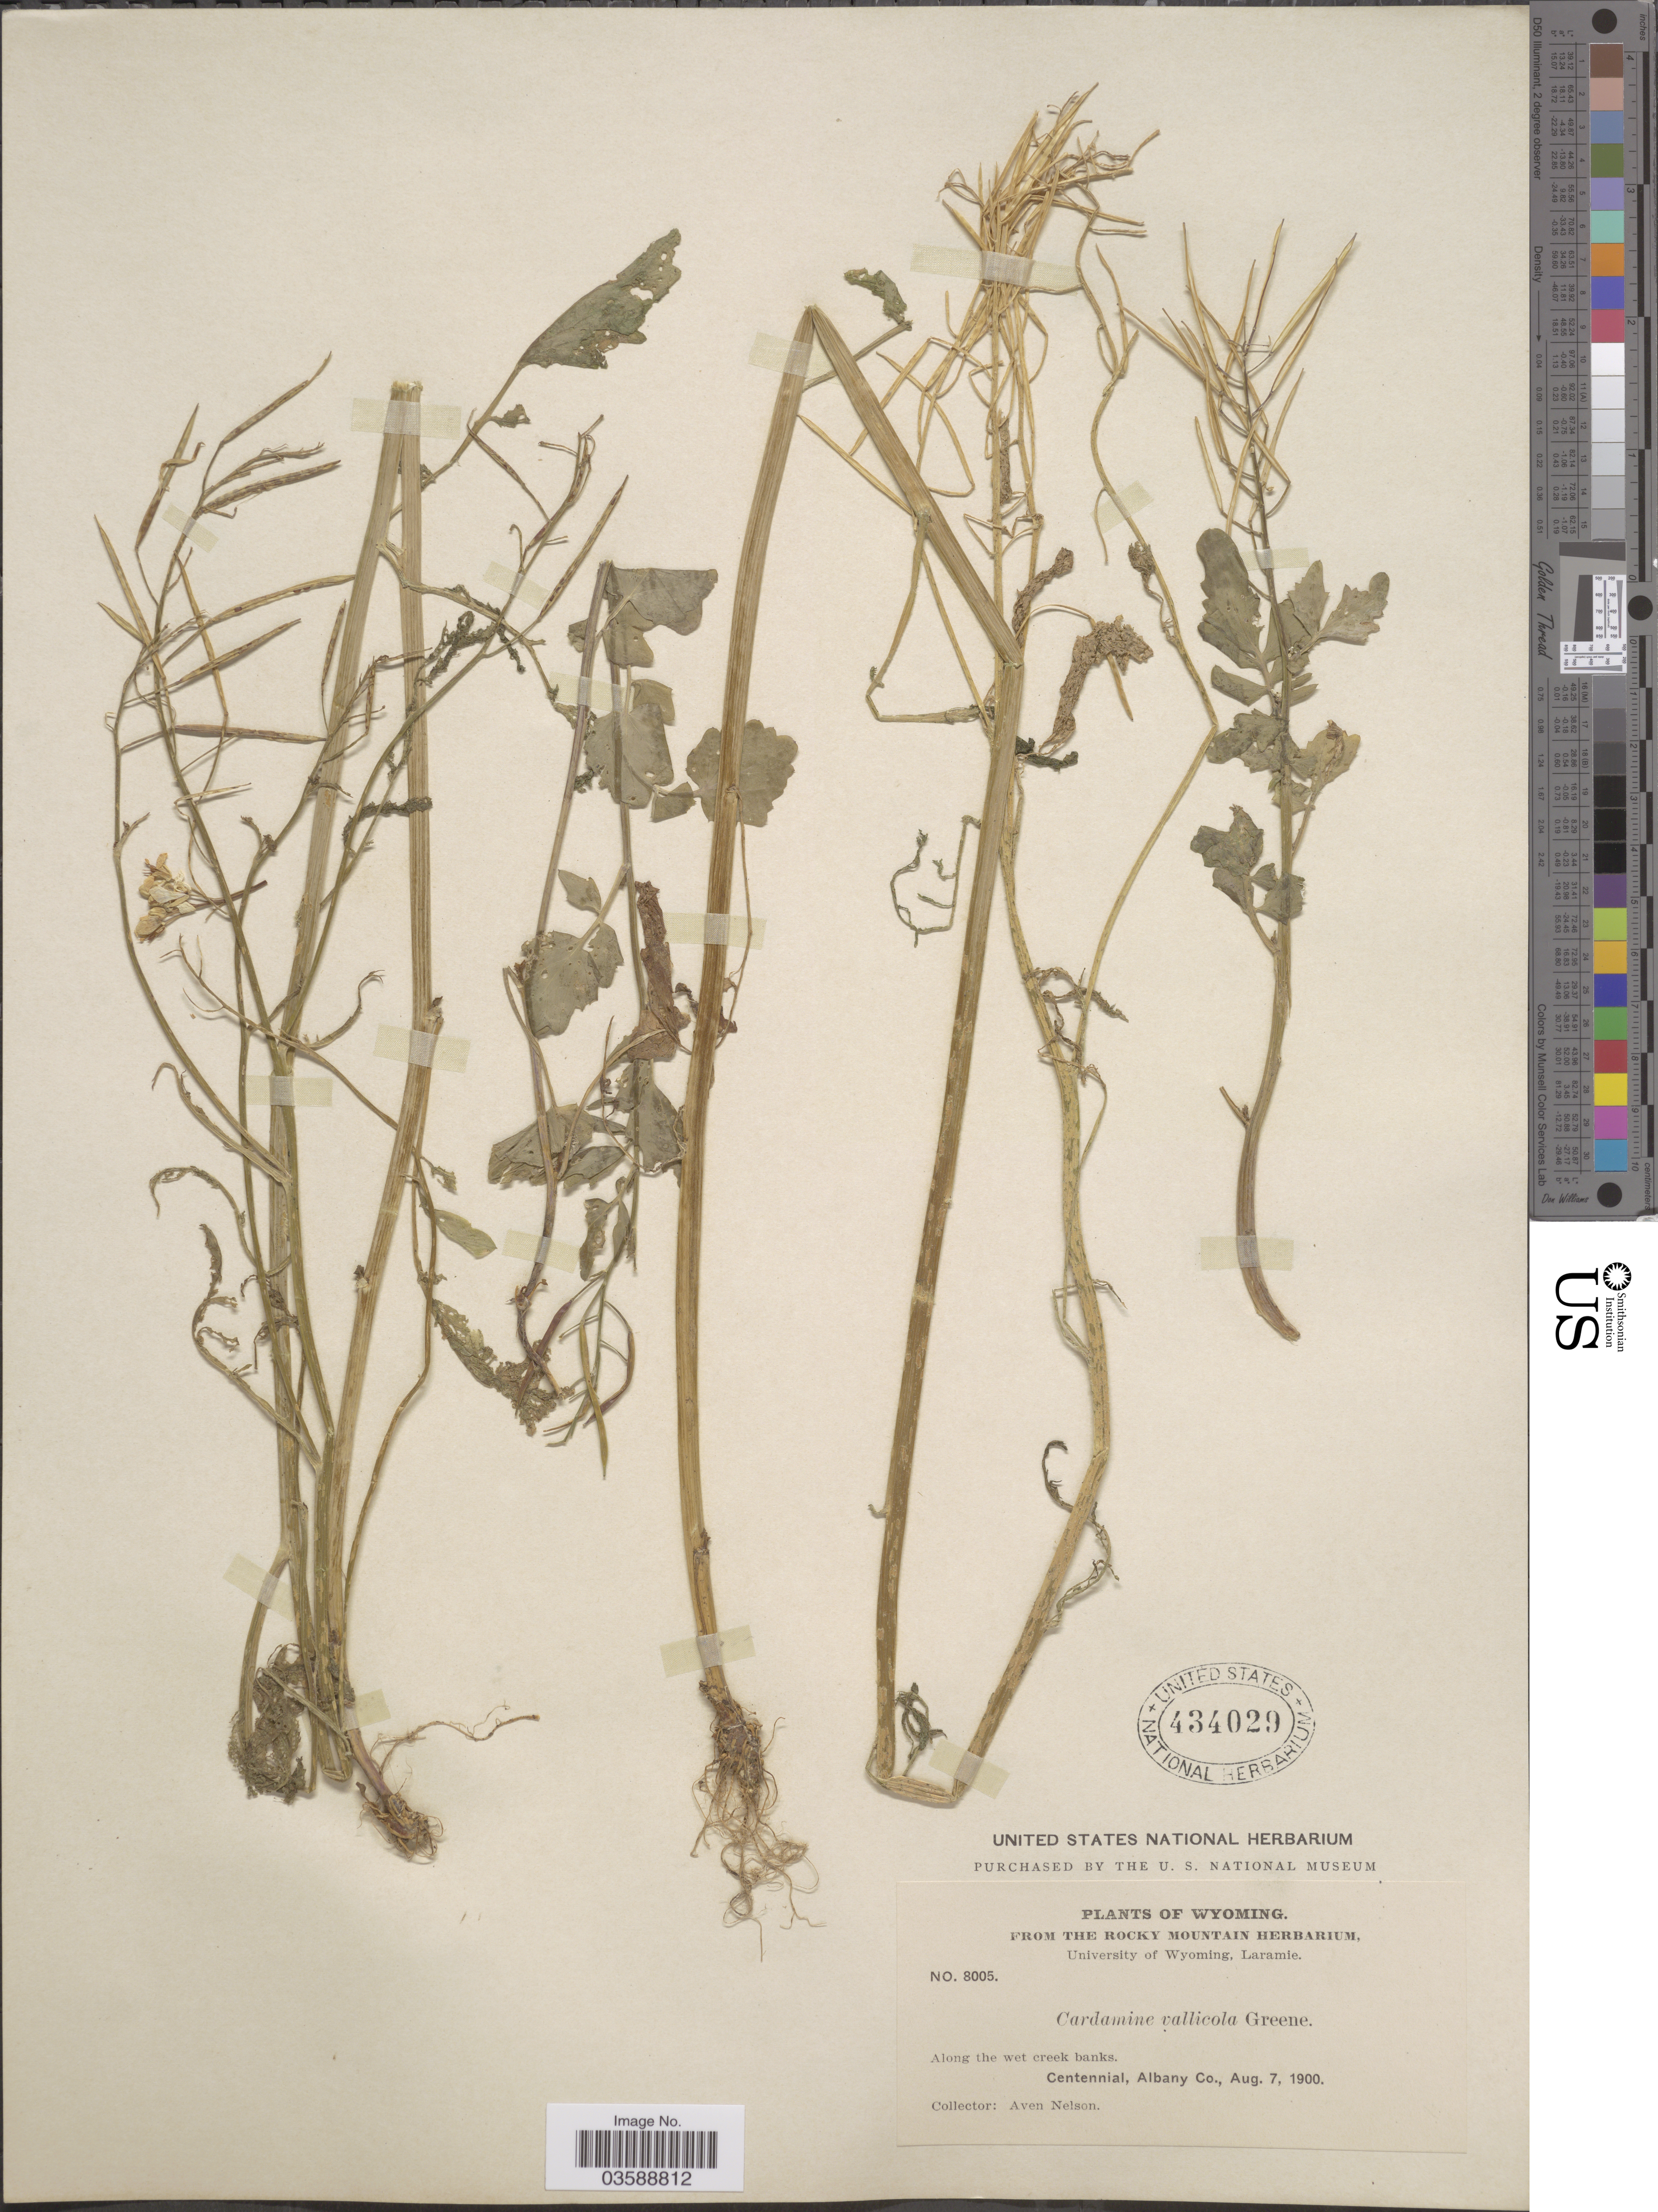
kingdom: Plantae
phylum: Tracheophyta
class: Magnoliopsida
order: Brassicales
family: Brassicaceae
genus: Cardamine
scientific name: Cardamine breweri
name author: S. Watson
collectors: A. Nelson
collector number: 8005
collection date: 1900-08-07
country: United States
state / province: Wyoming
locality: Along the wet creek banks. Centennial, Albany Co.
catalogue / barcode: US 434029